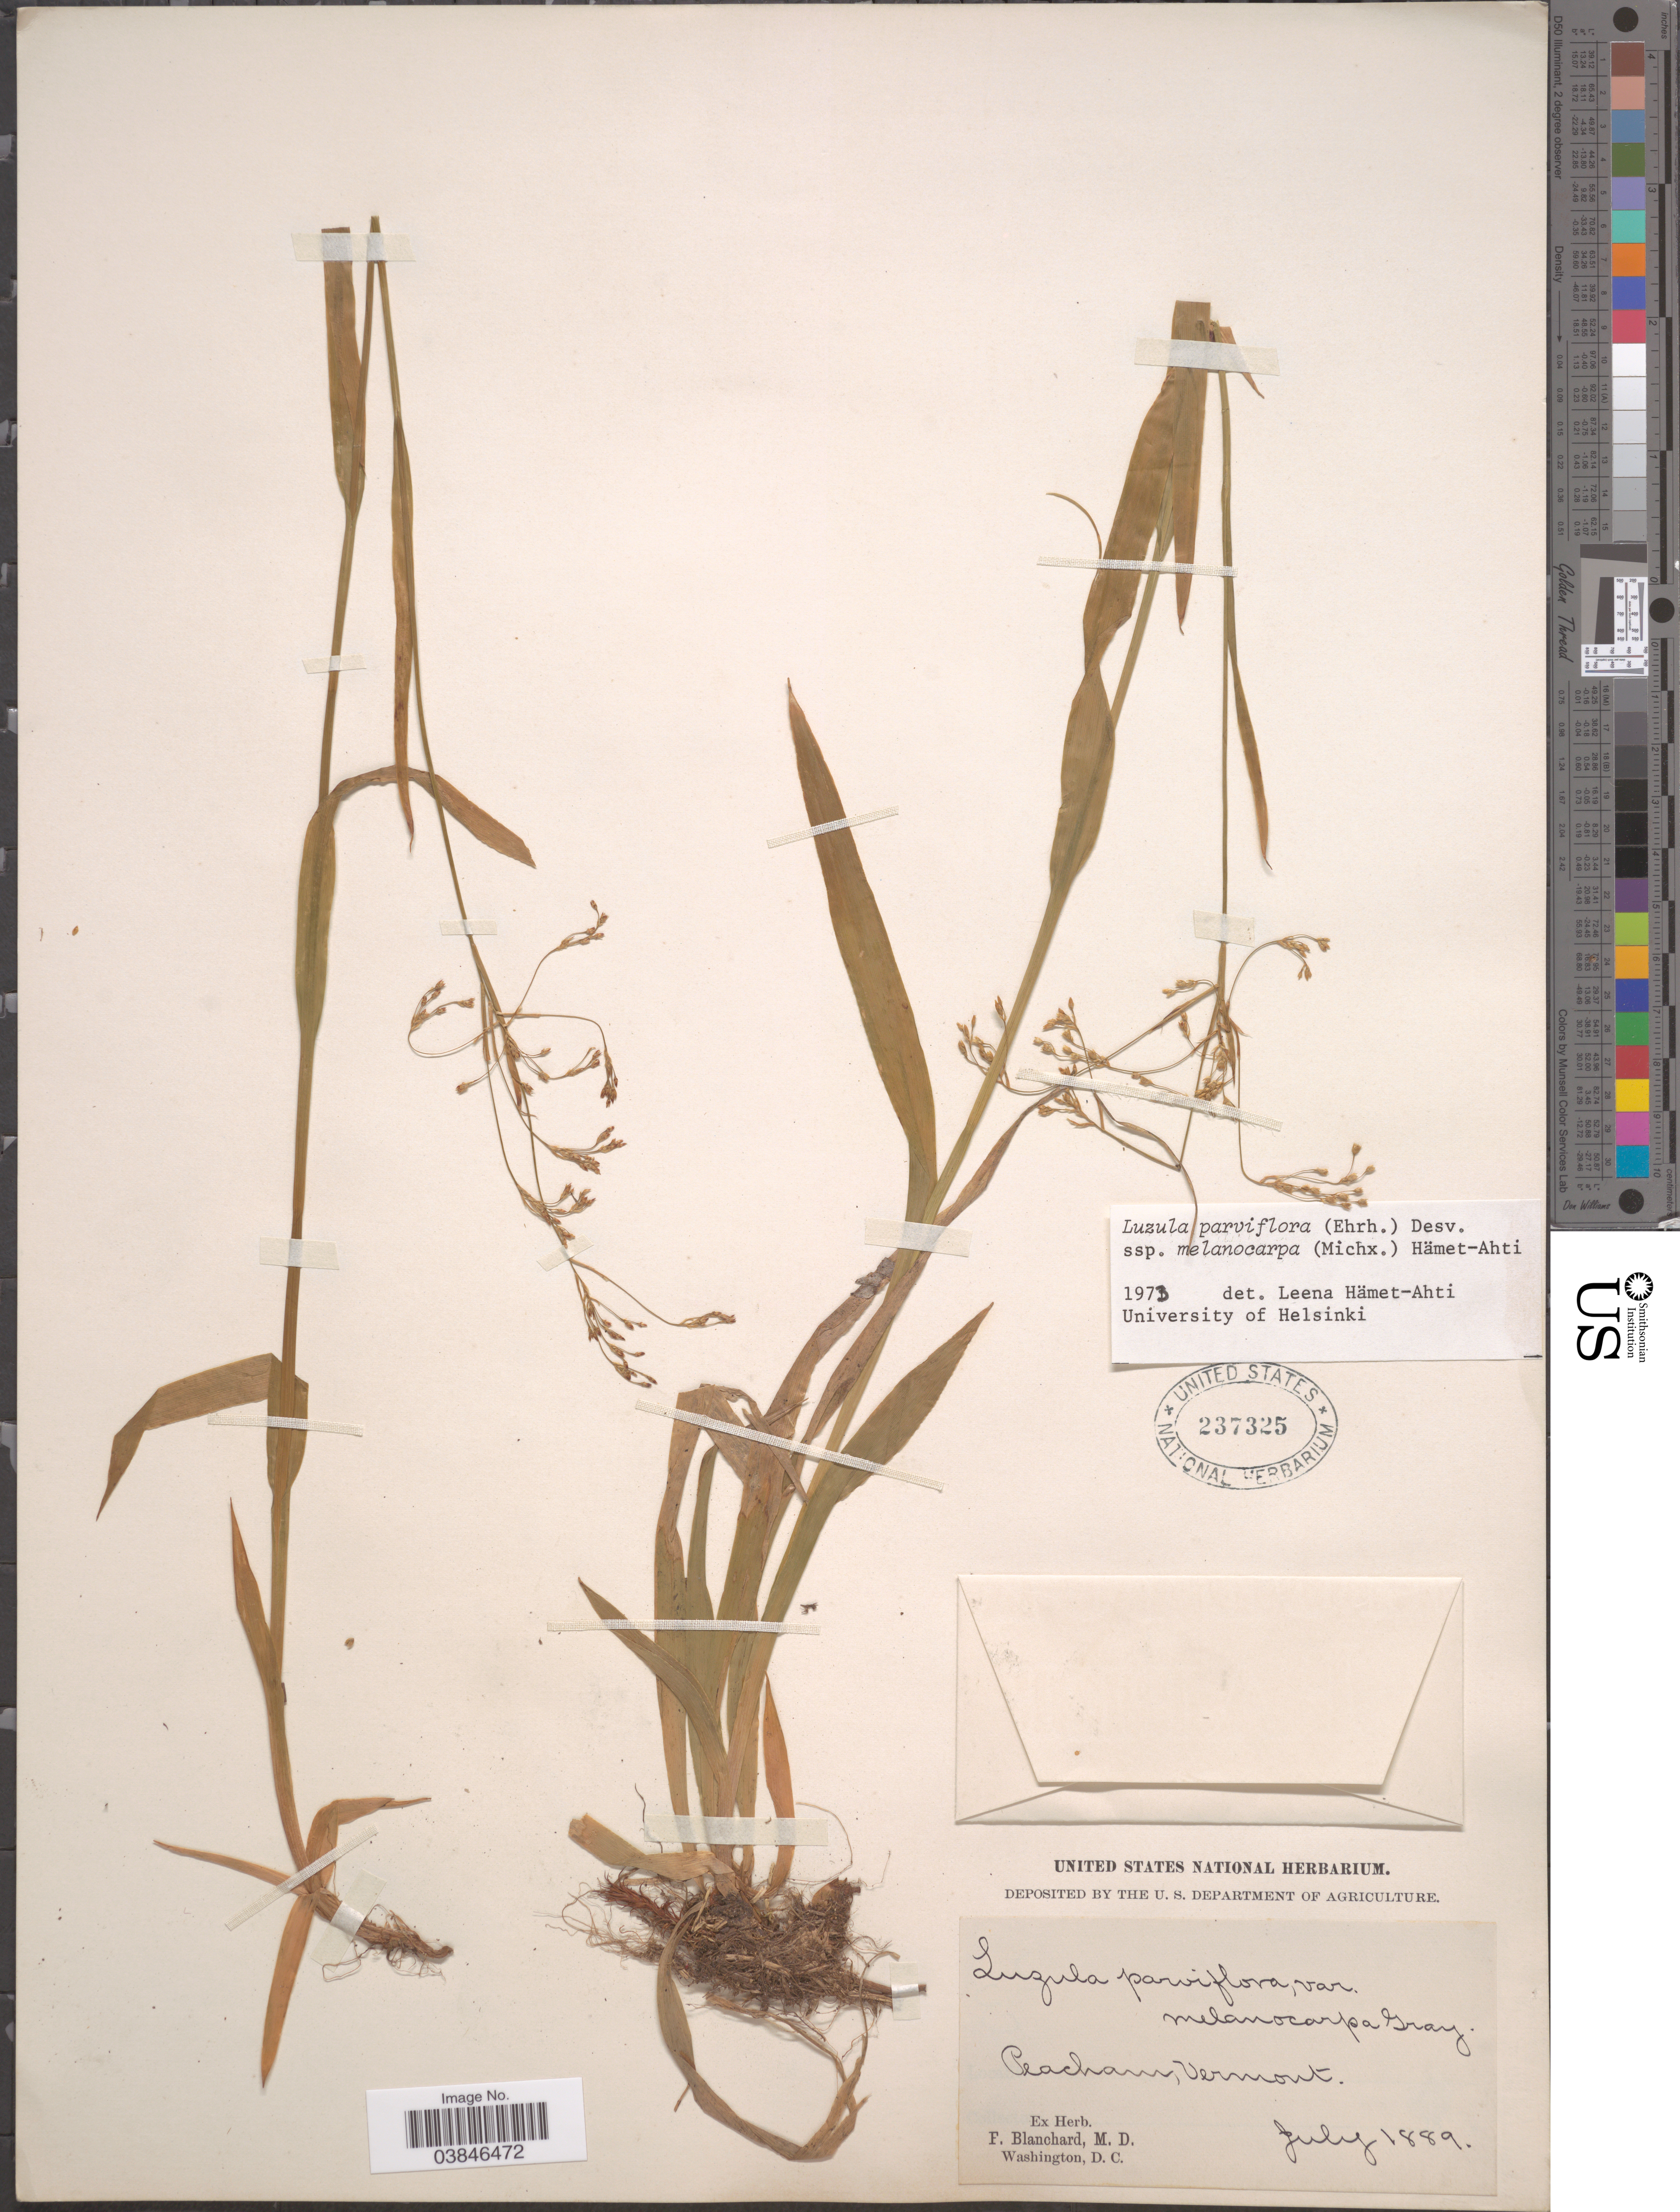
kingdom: Plantae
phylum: Tracheophyta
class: Liliopsida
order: Poales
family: Juncaceae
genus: Luzula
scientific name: Luzula parviflora subsp. melanocarpa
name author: Desv.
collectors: F. Blanchard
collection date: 1889-07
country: United States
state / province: Vermont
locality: Peacham.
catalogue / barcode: US 237325